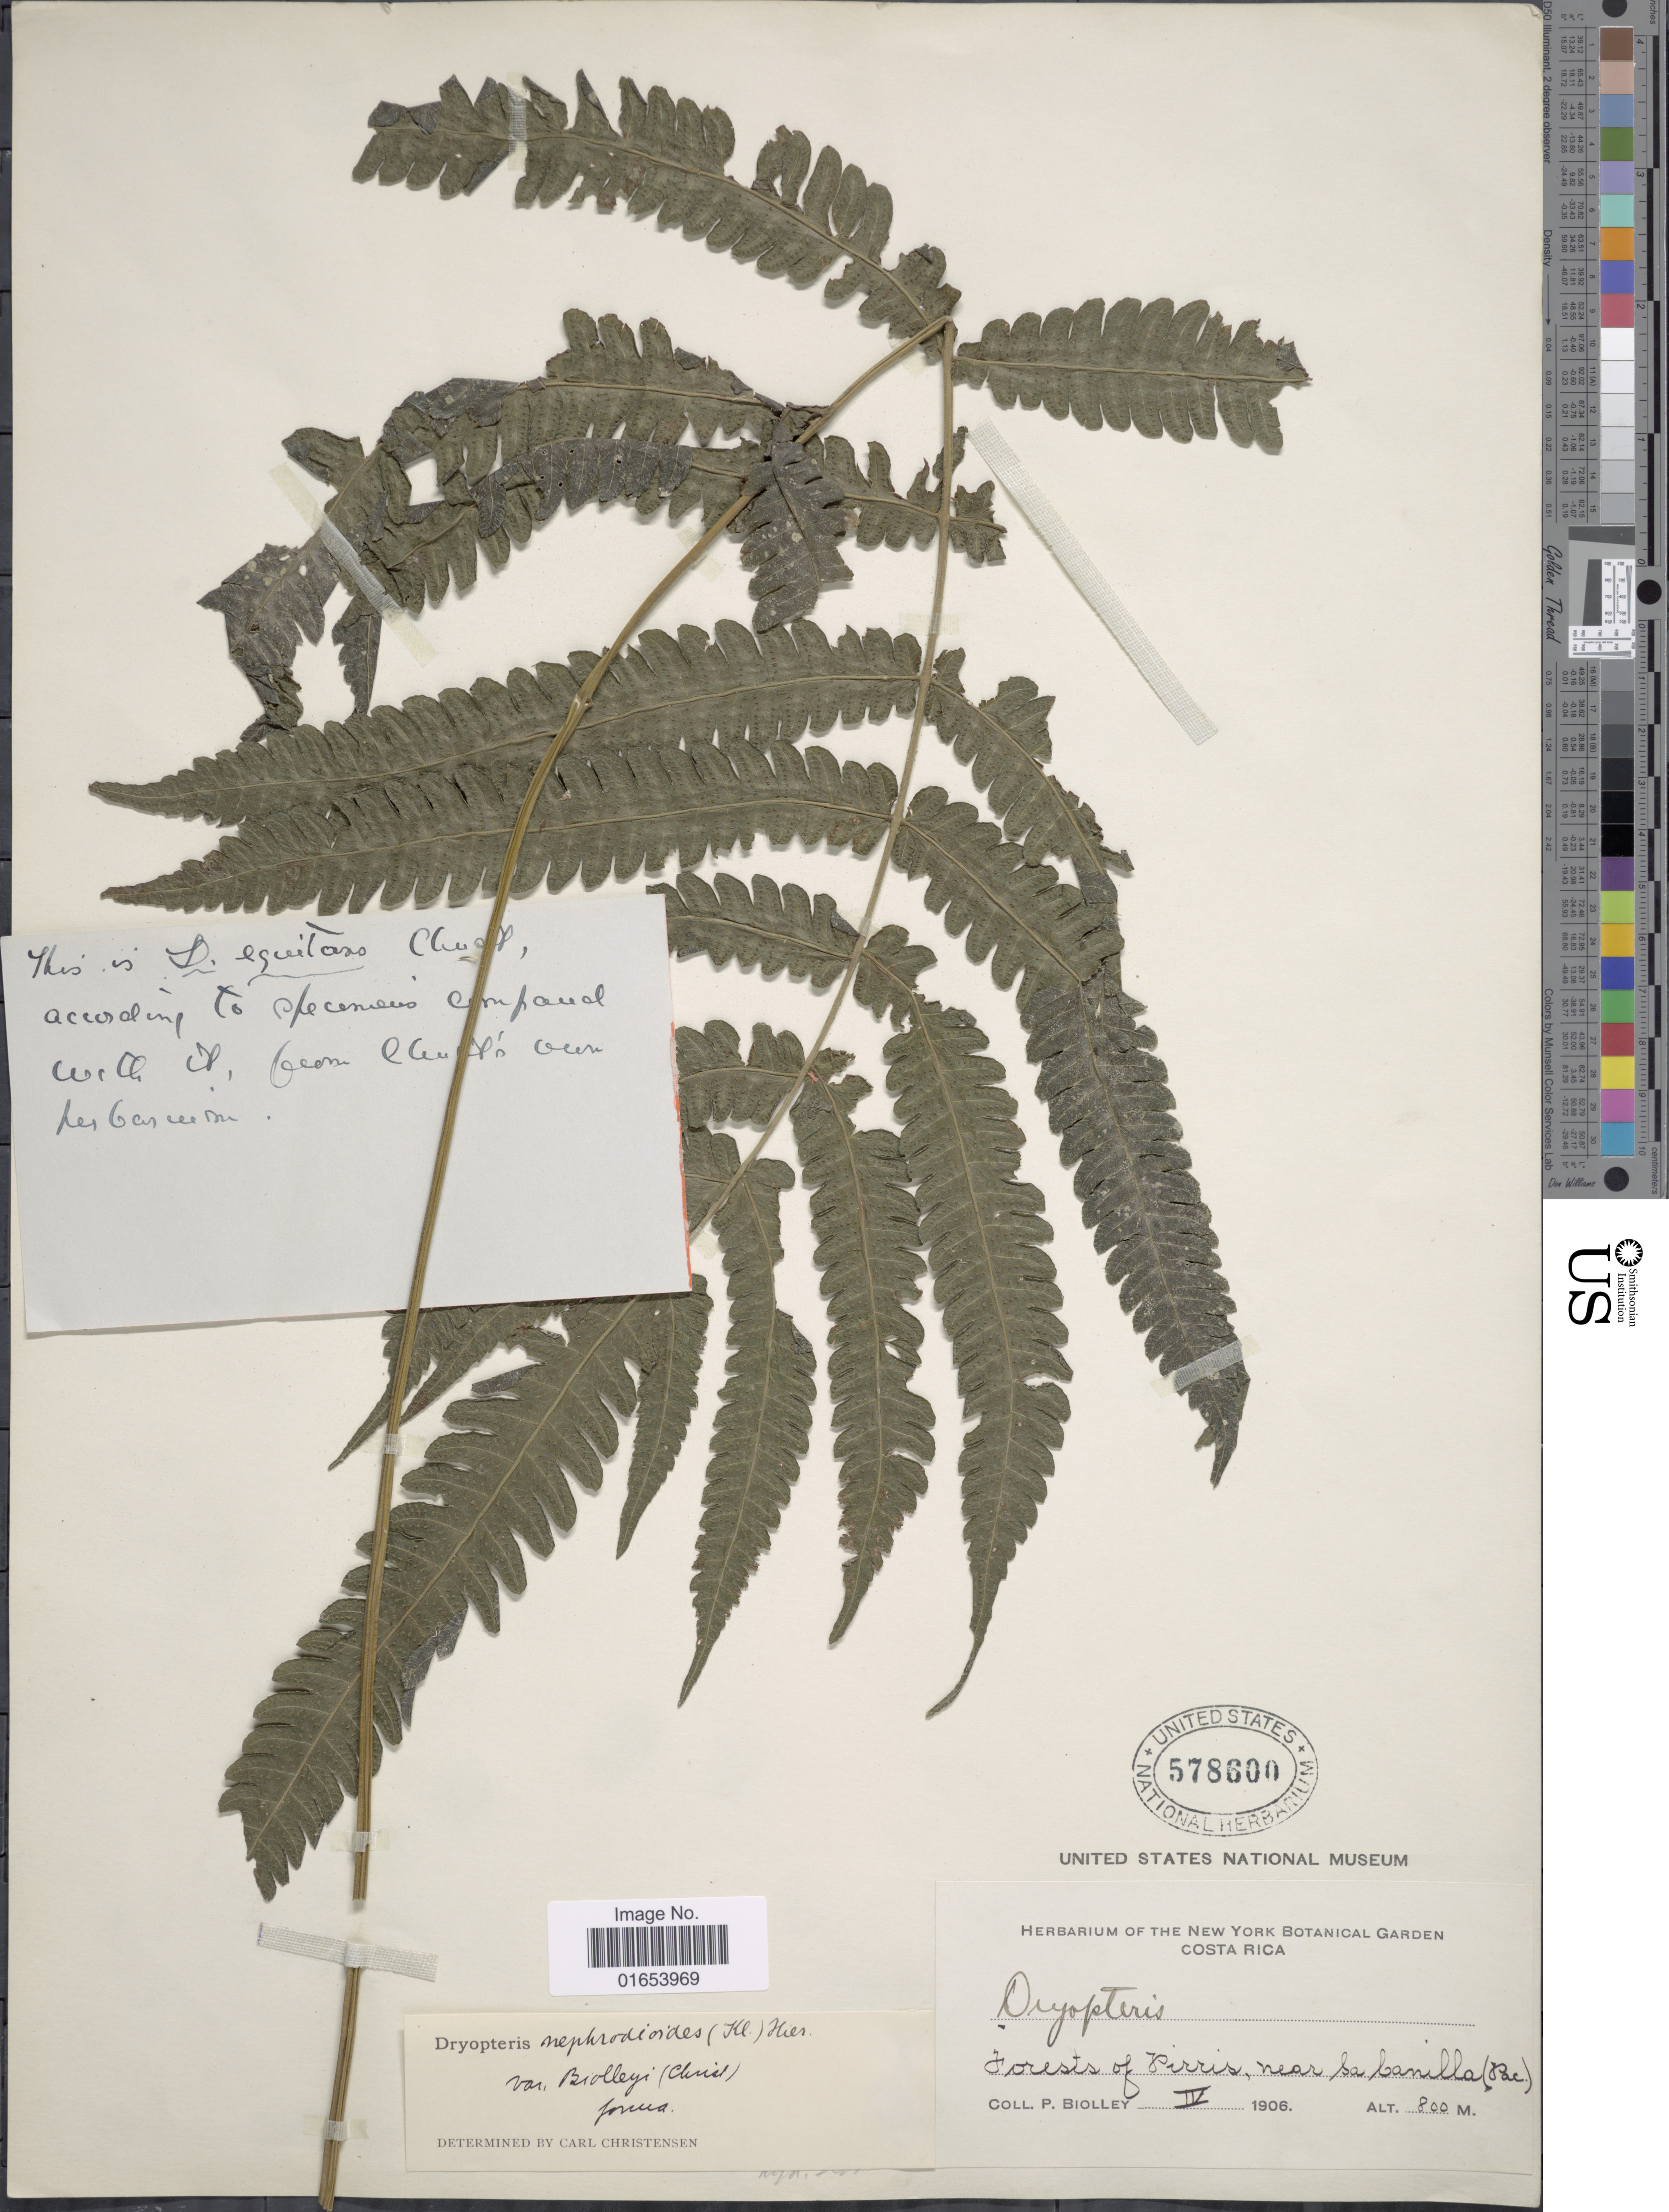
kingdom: Plantae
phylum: Tracheophyta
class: Polypodiopsida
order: Polypodiales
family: Thelypteridaceae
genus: Goniopteris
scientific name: Goniopteris equitans (Christ) comb. nov., ined 2015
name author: (Christ)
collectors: P. Biolley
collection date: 1906-04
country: Costa Rica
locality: Forests of Pirris, near sabanilla (Pac)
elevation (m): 800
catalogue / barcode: US 578600